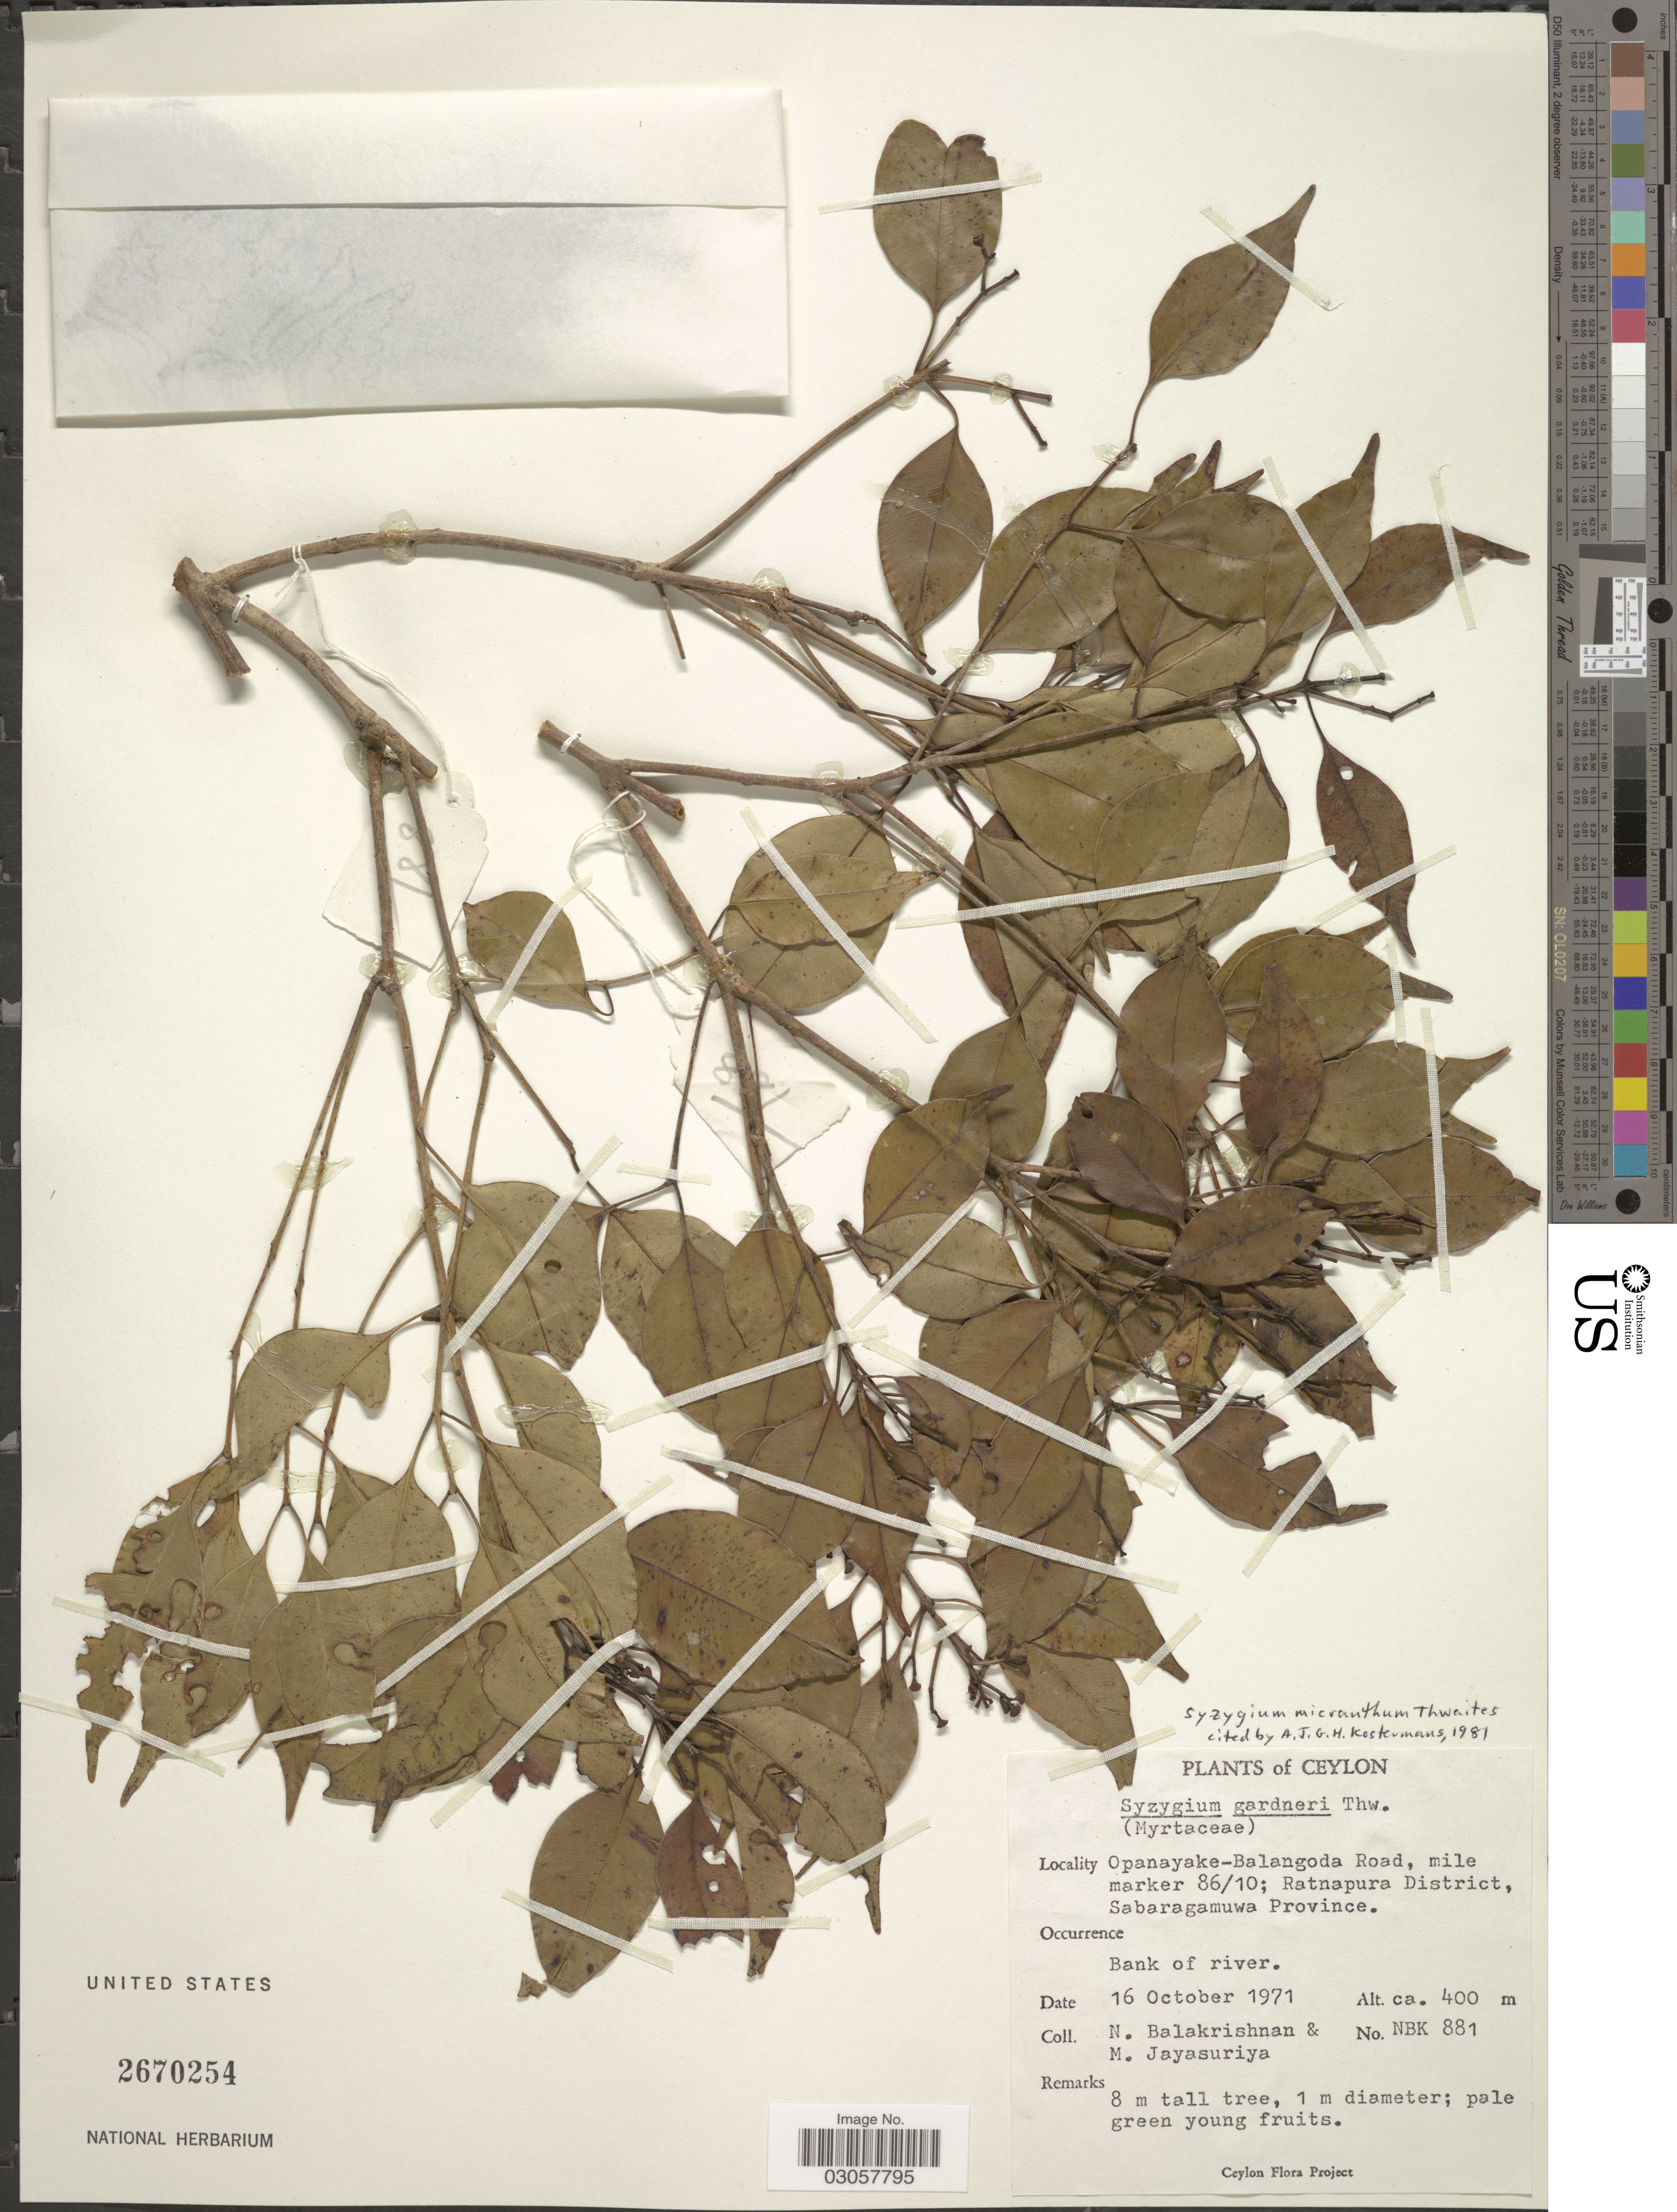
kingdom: Plantae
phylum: Tracheophyta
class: Magnoliopsida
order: Myrtales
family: Myrtaceae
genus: Syzygium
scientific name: Syzygium micranthum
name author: Thwaites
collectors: N. Balakrishnan & M. Jayasuriya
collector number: NBK 881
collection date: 1971-10-16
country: Sri Lanka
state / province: Sabaragamuwa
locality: Ceylon. Opanayake-Balangoda Road, mile marker 86/10; Ratnapura District.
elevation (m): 400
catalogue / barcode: US 2670254